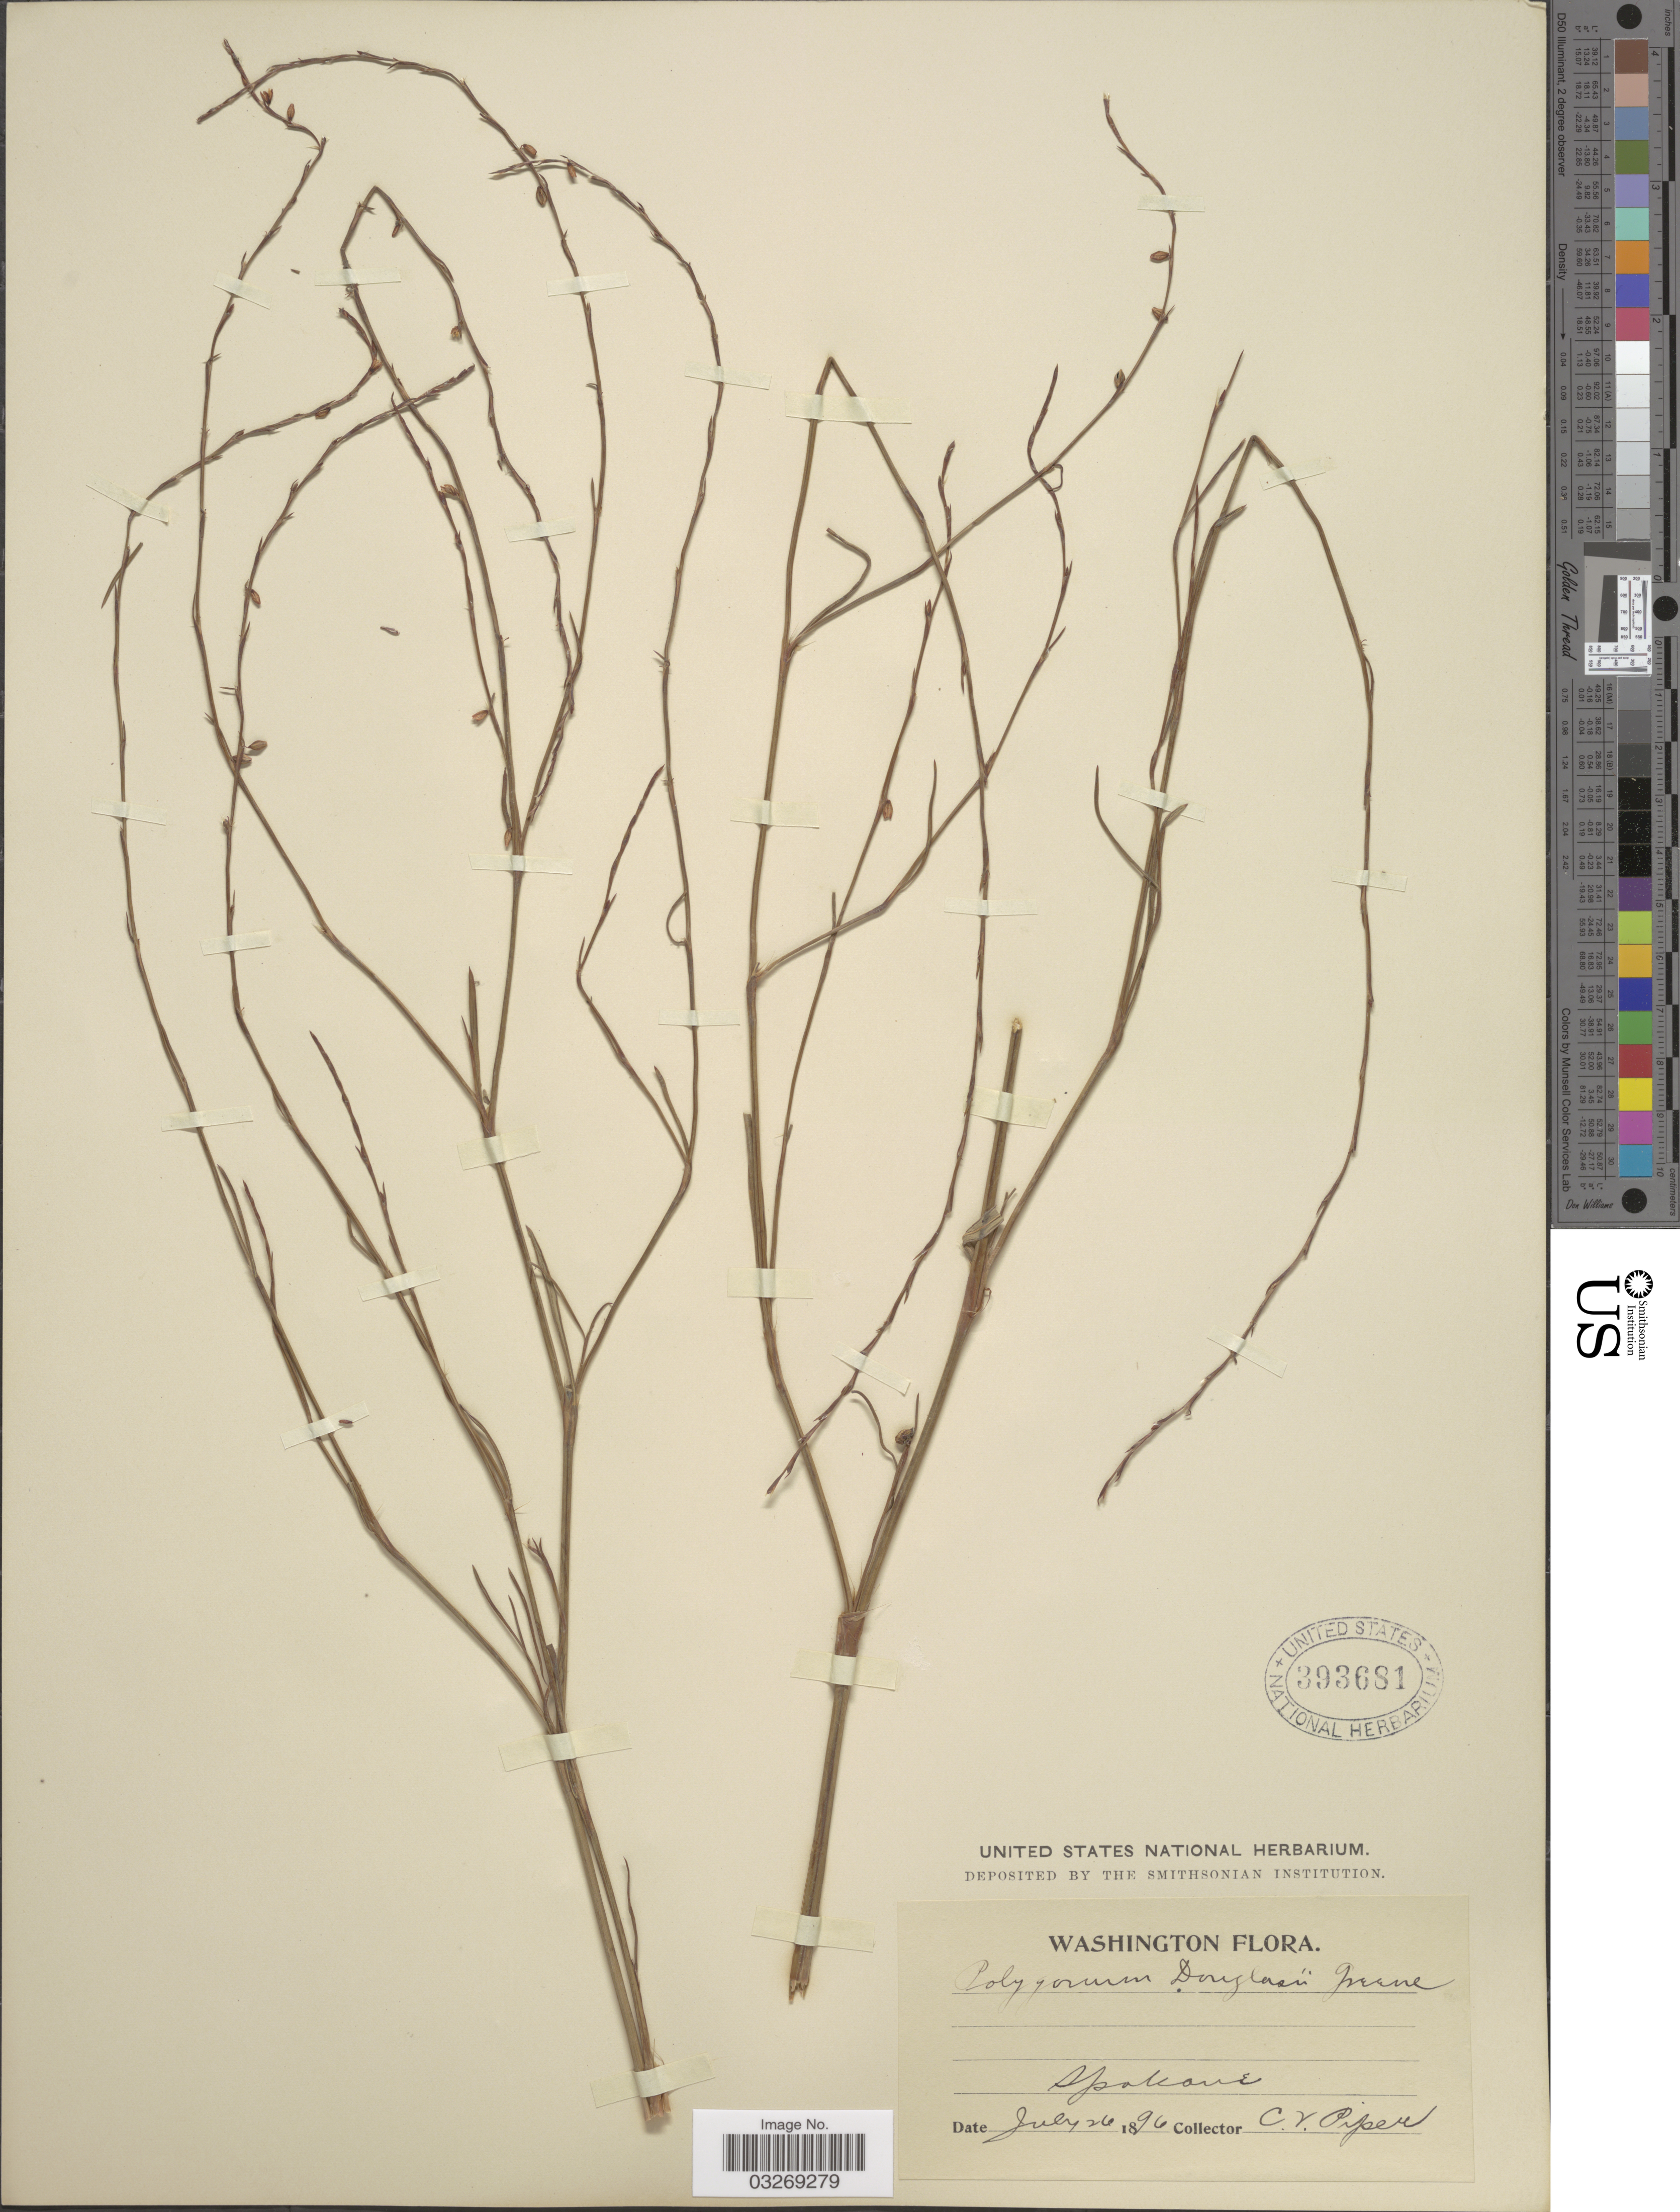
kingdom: Plantae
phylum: Tracheophyta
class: Magnoliopsida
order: Caryophyllales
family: Polygonaceae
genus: Polygonum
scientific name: Polygonum douglasii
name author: Greene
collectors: C. V. Piper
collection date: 1896-07-26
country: United States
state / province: Washington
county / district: Spokane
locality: Spokane.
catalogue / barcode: US 393681